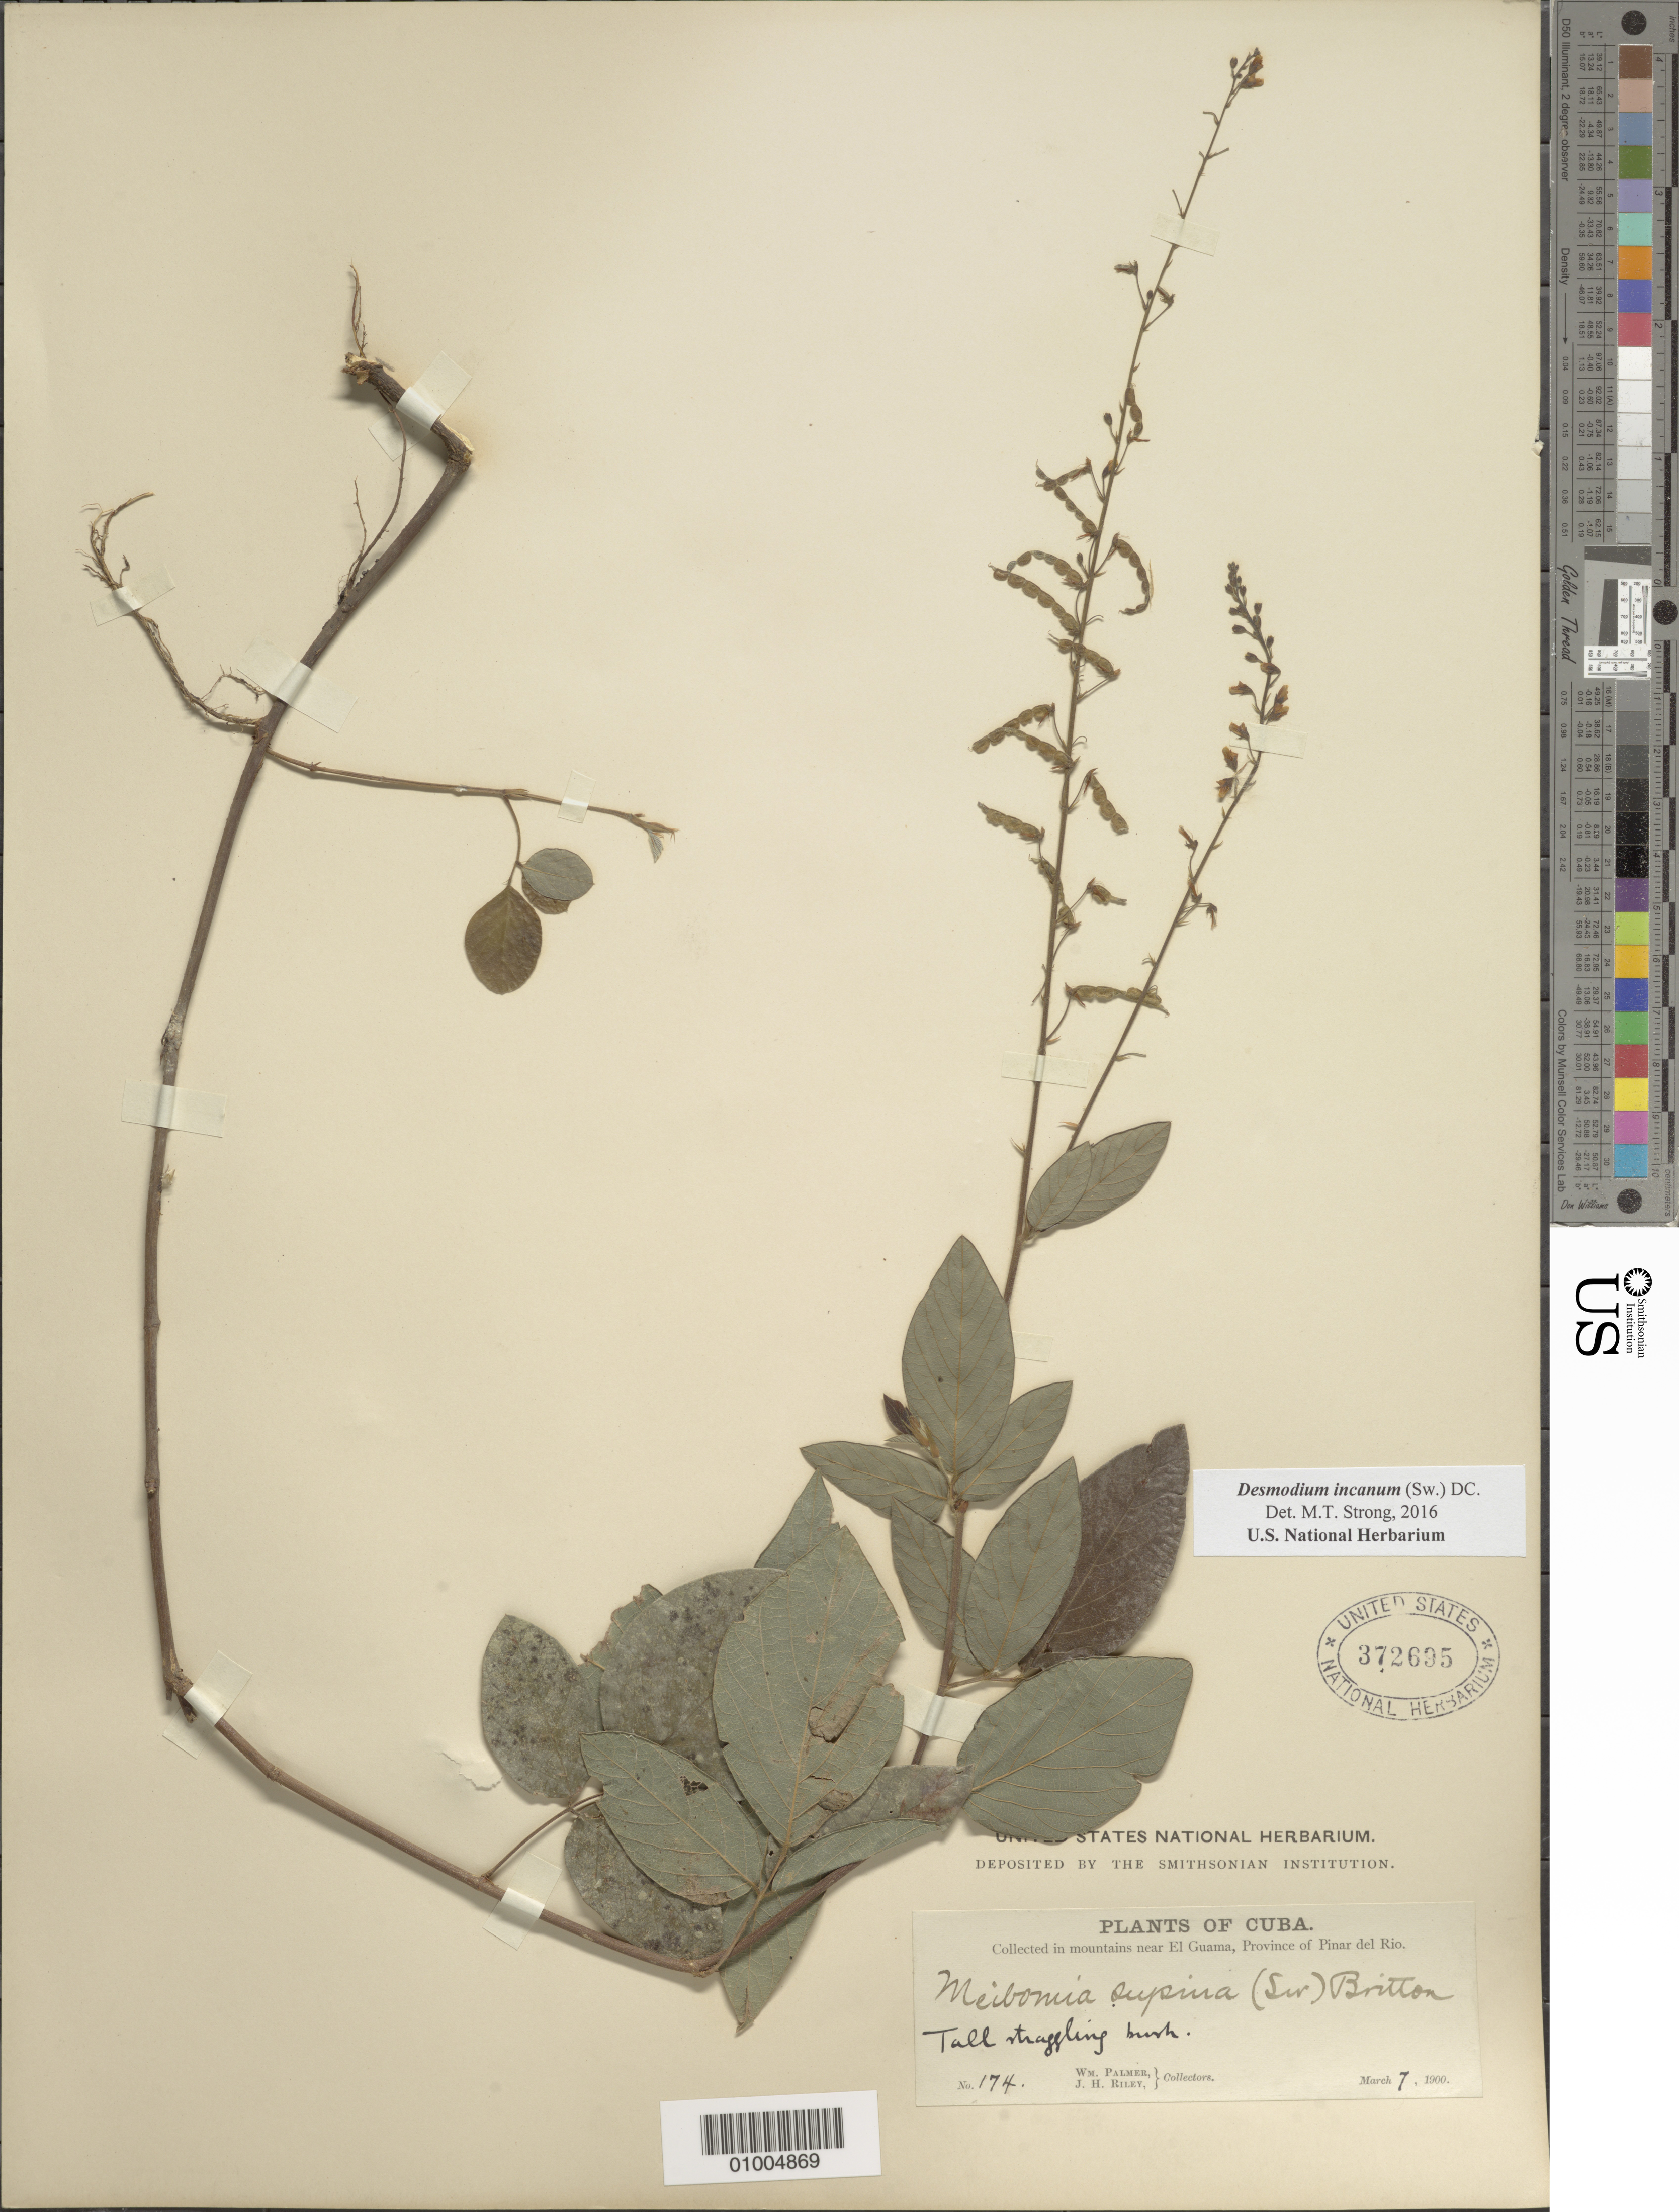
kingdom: Plantae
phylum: Tracheophyta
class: Magnoliopsida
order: Fabales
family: Fabaceae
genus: Desmodium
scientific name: Desmodium incanum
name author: (Sw.) DC.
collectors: W. Palmer & J. H. Riley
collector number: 174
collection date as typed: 07 Mar 1900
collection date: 1900-03-07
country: Cuba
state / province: Pinar del Rio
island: Cuba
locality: Pinar del Rio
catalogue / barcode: US 372695